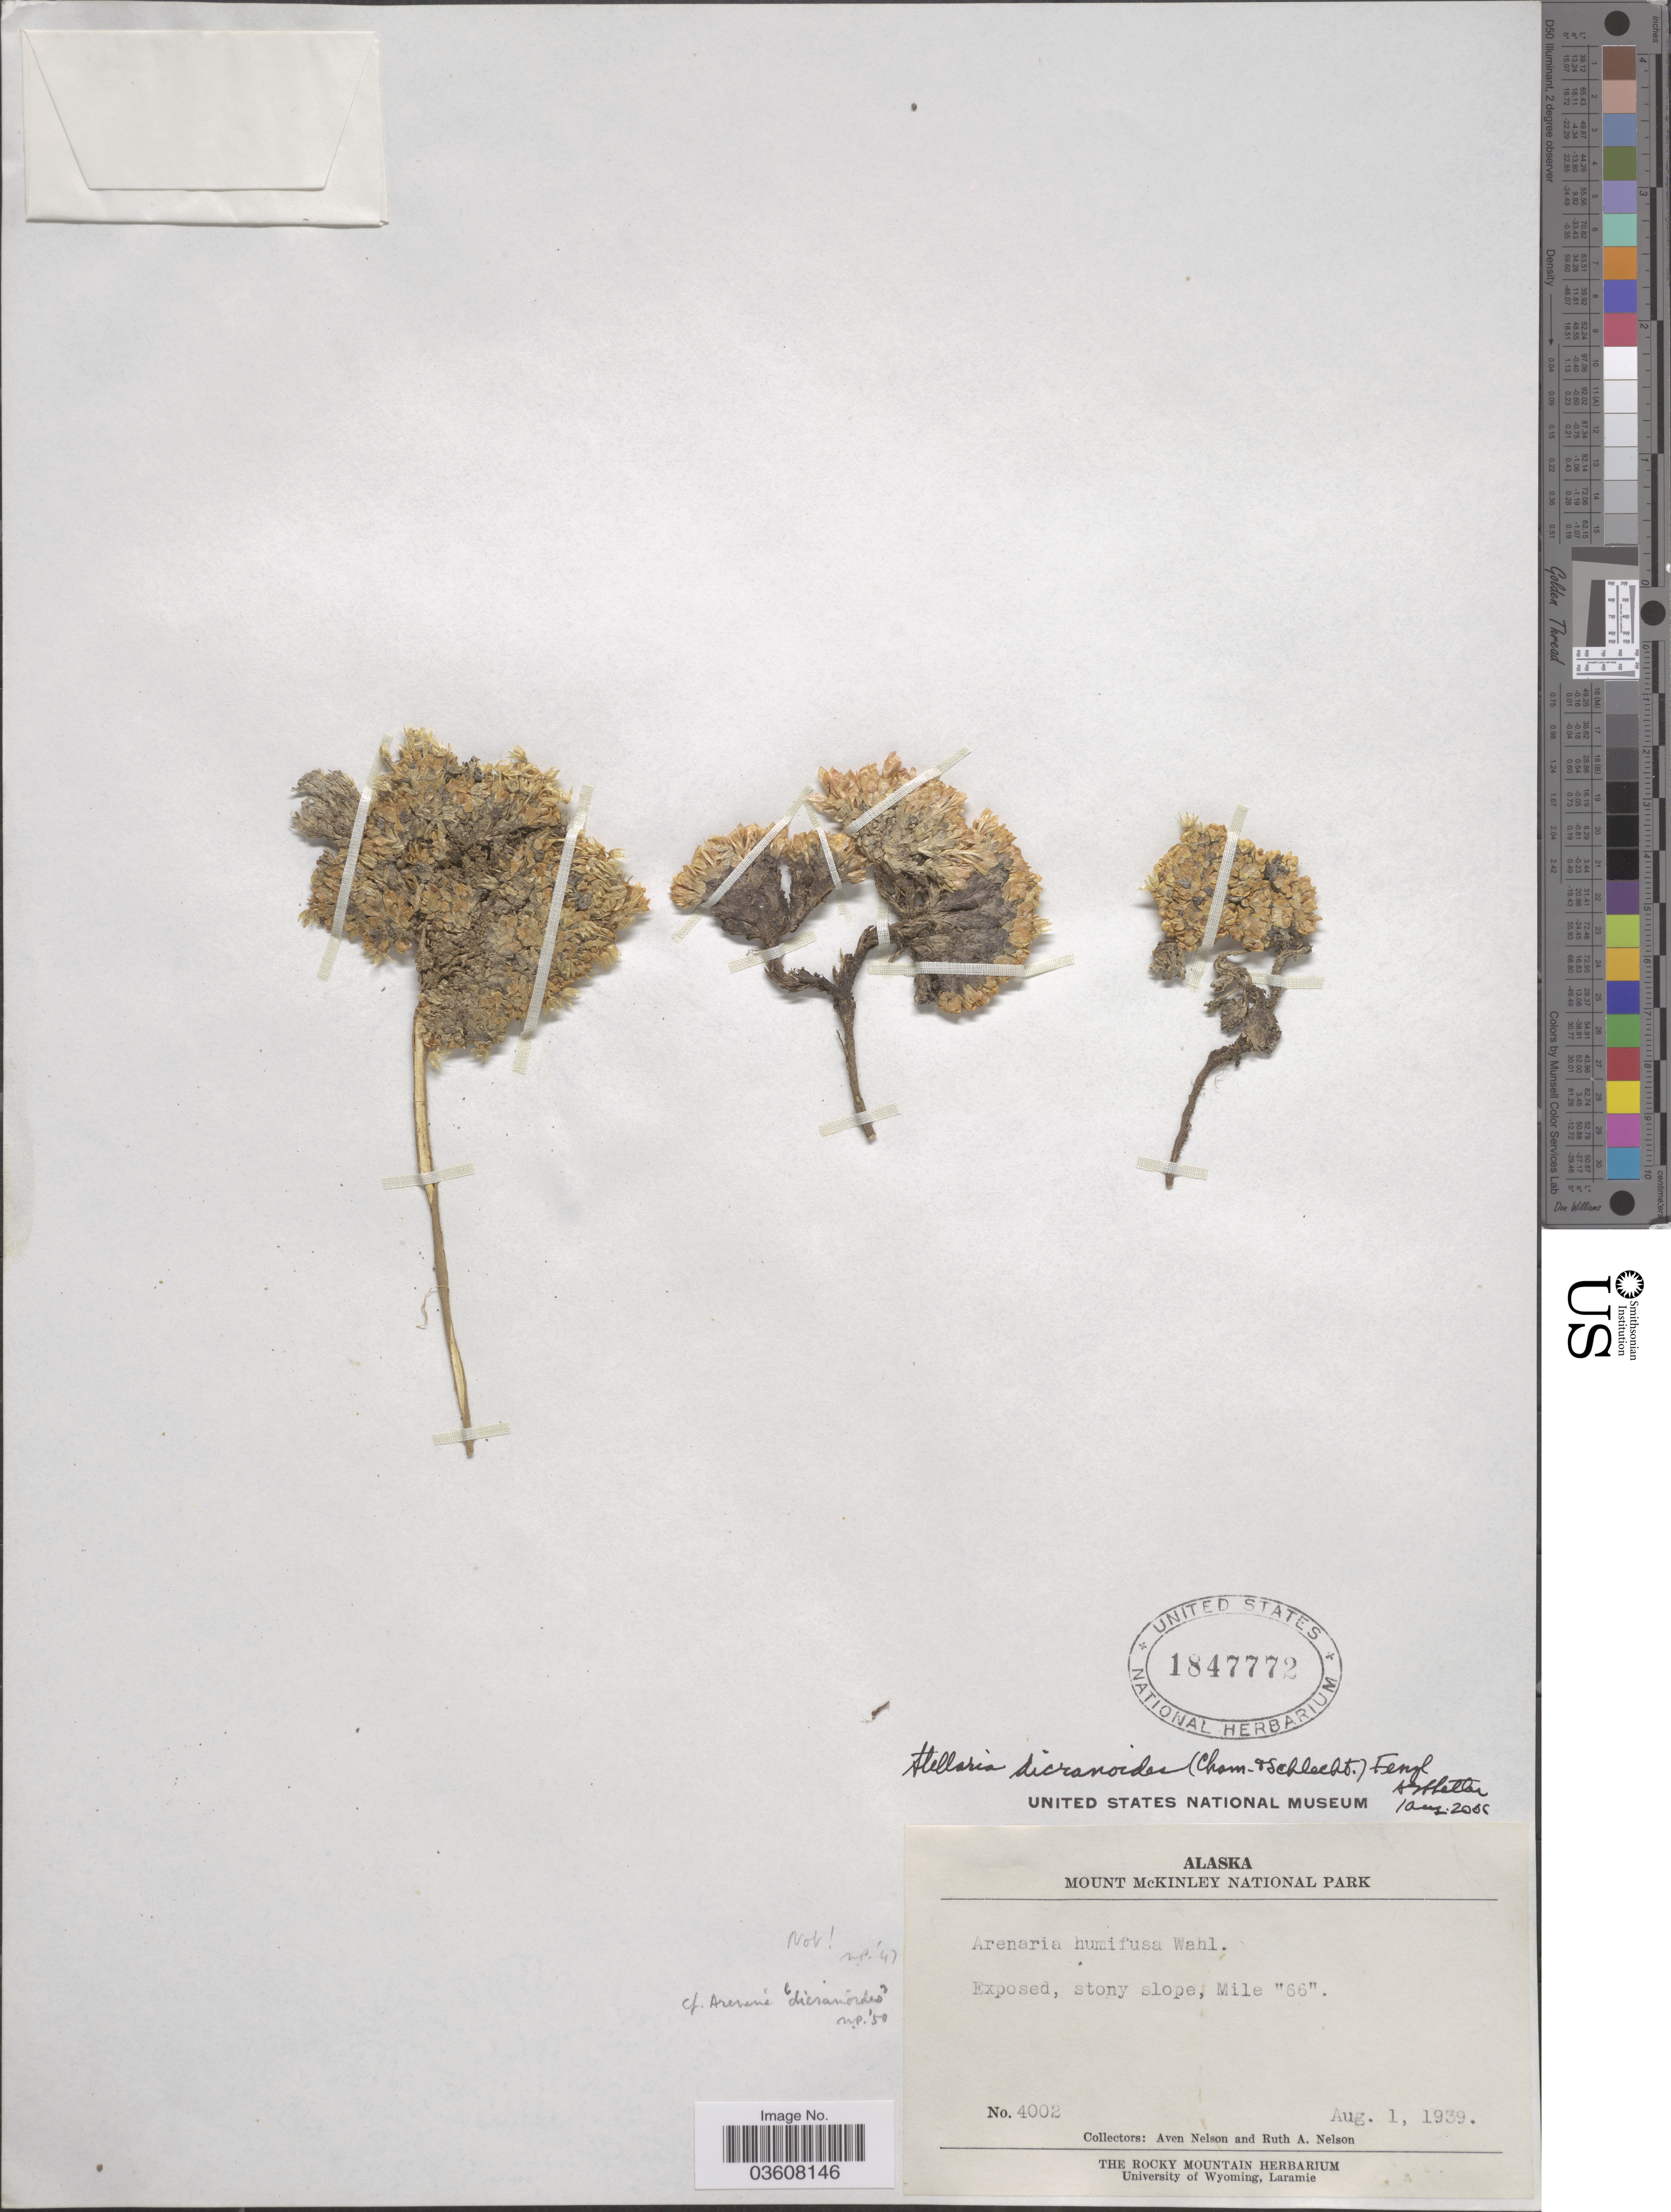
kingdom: Plantae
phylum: Tracheophyta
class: Magnoliopsida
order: Caryophyllales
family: Caryophyllaceae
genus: Stellaria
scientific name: Stellaria dicranoides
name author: (Cham. & Schltdl.) Fenzl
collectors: A. Nelson & R. A. Nelson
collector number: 4002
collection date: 1939-08-01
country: United States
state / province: Alaska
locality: Mount McKinley National Park. Mile "66".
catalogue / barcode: US 1847772